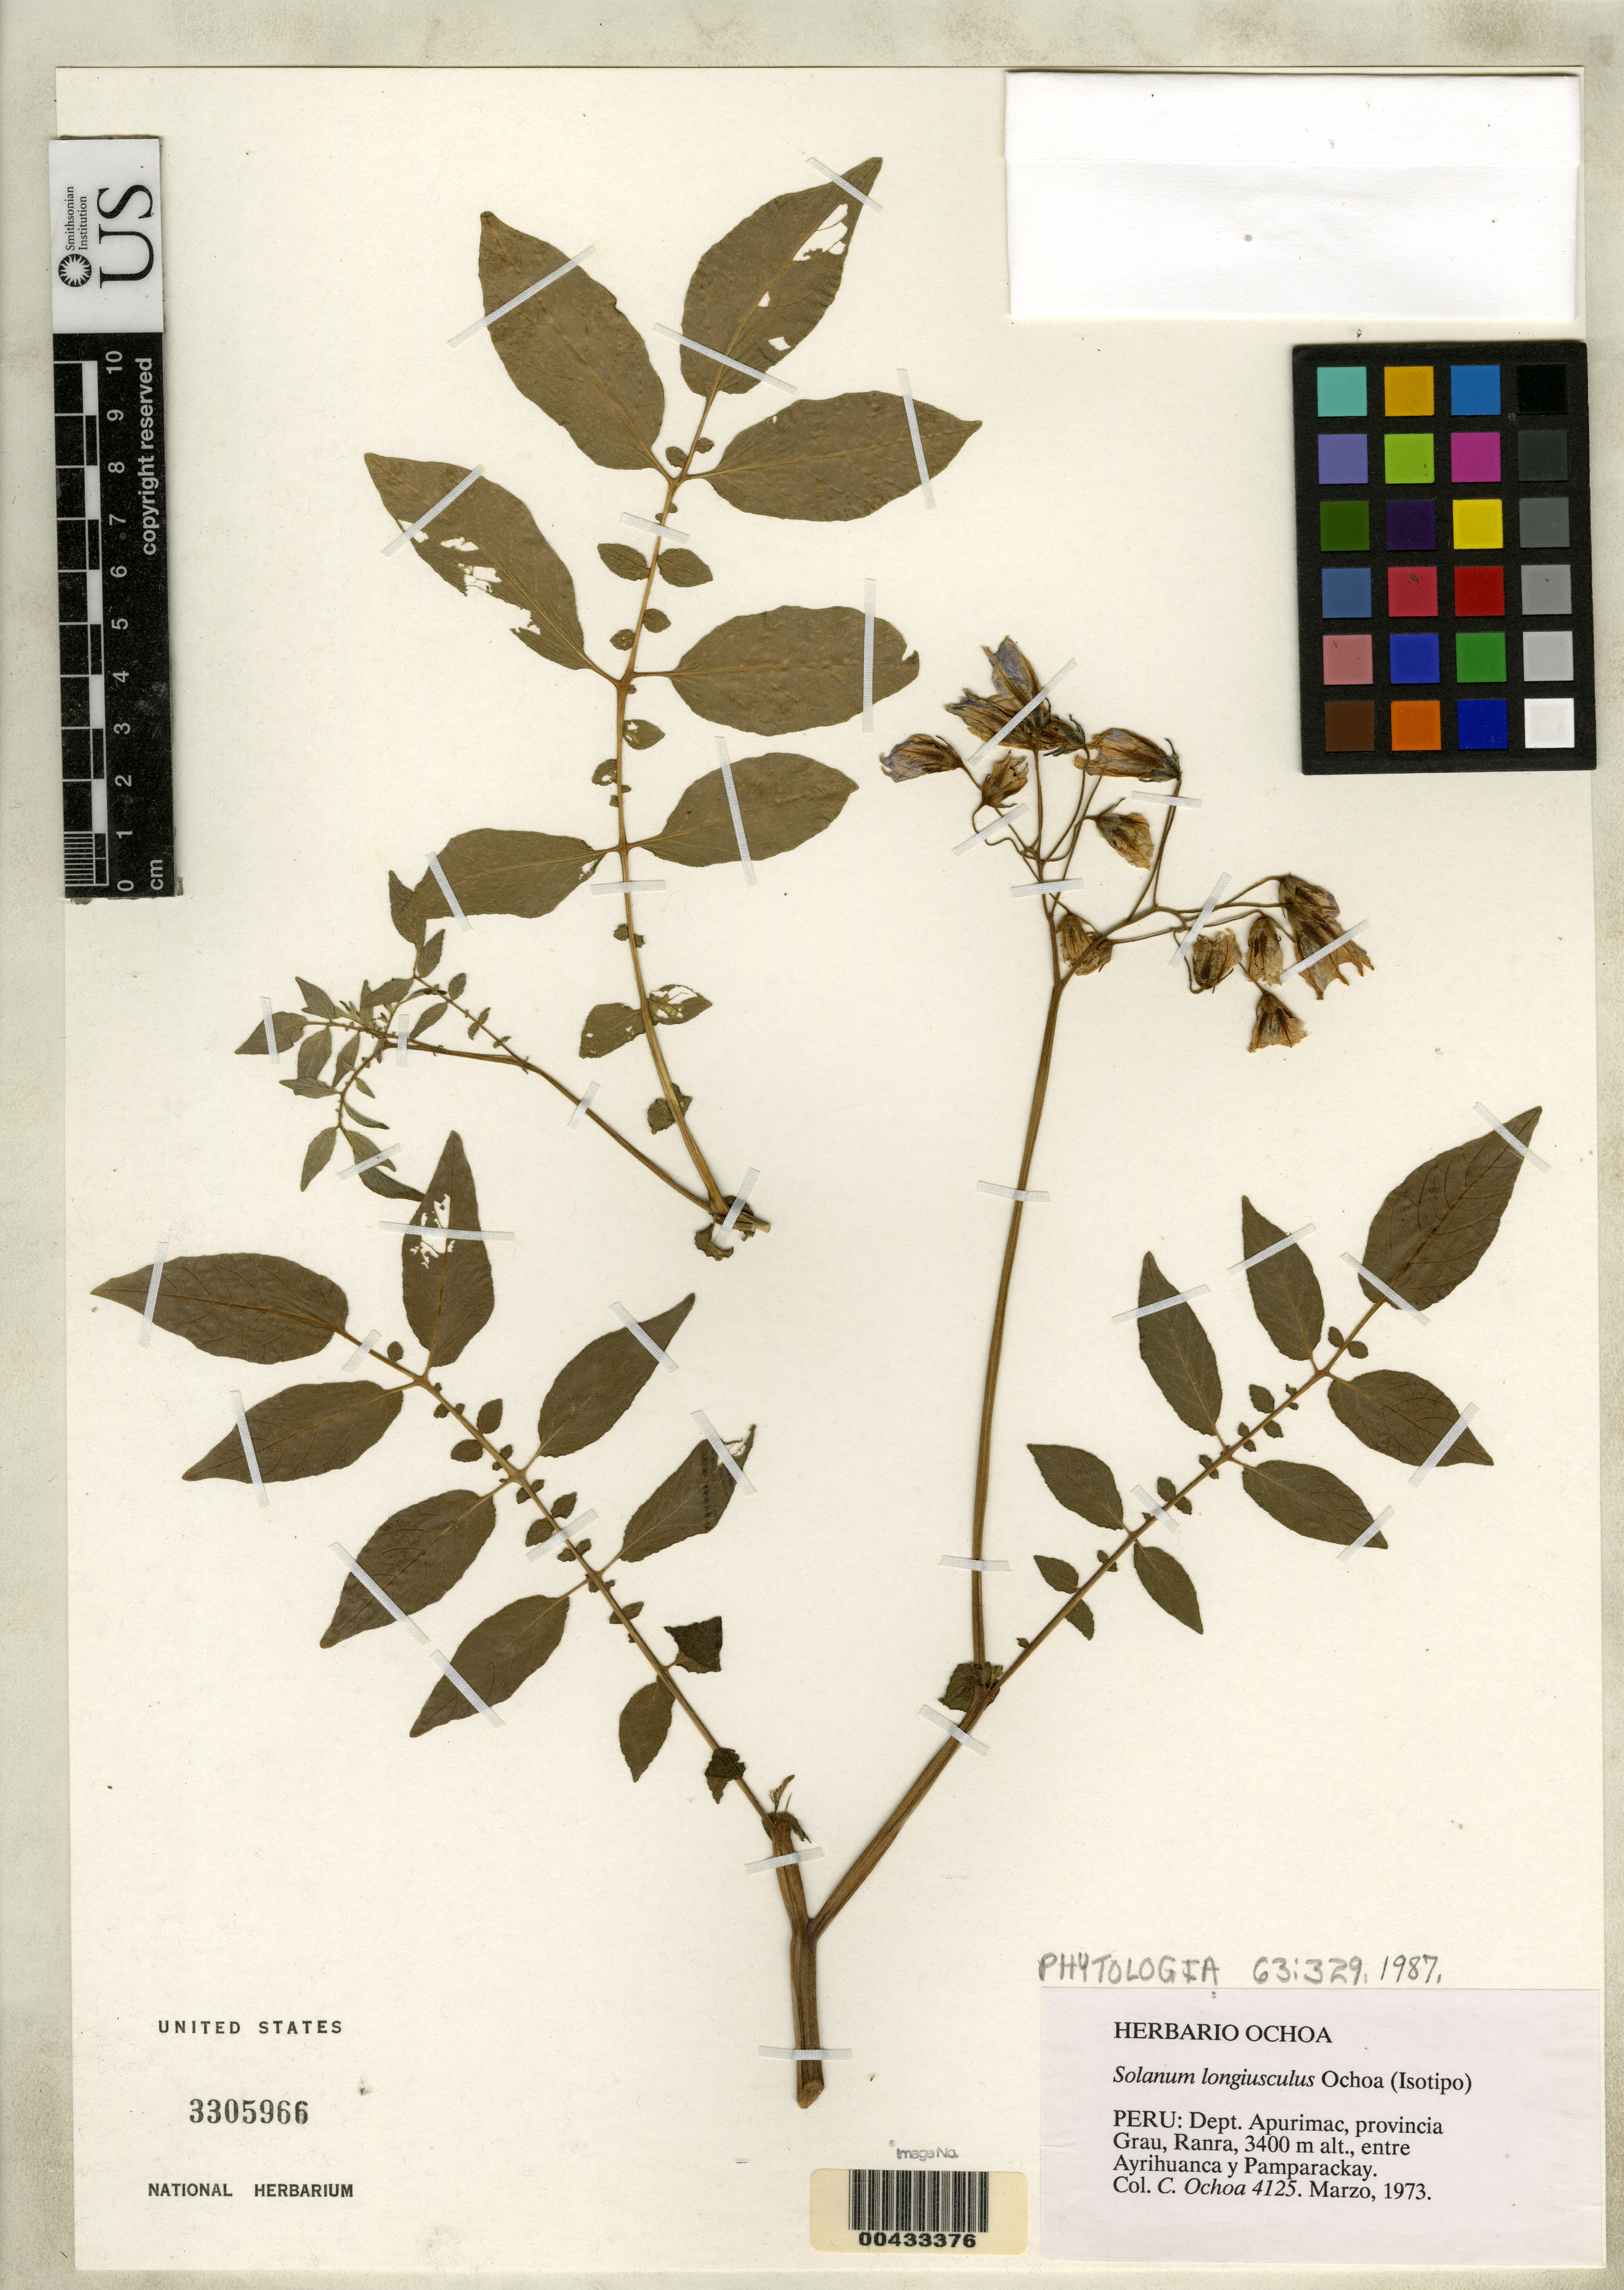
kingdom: Plantae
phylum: Tracheophyta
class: Magnoliopsida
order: Solanales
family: Solanaceae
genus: Solanum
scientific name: Solanum longiusculus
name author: Ochoa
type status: Isotype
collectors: C. M. Ochoa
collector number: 4125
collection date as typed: Mar 1973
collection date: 1973-03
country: Peru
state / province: Apurímac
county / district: Grau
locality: between Ayrihuancas and Pamparackay [Pamparacay]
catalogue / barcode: US 3305966